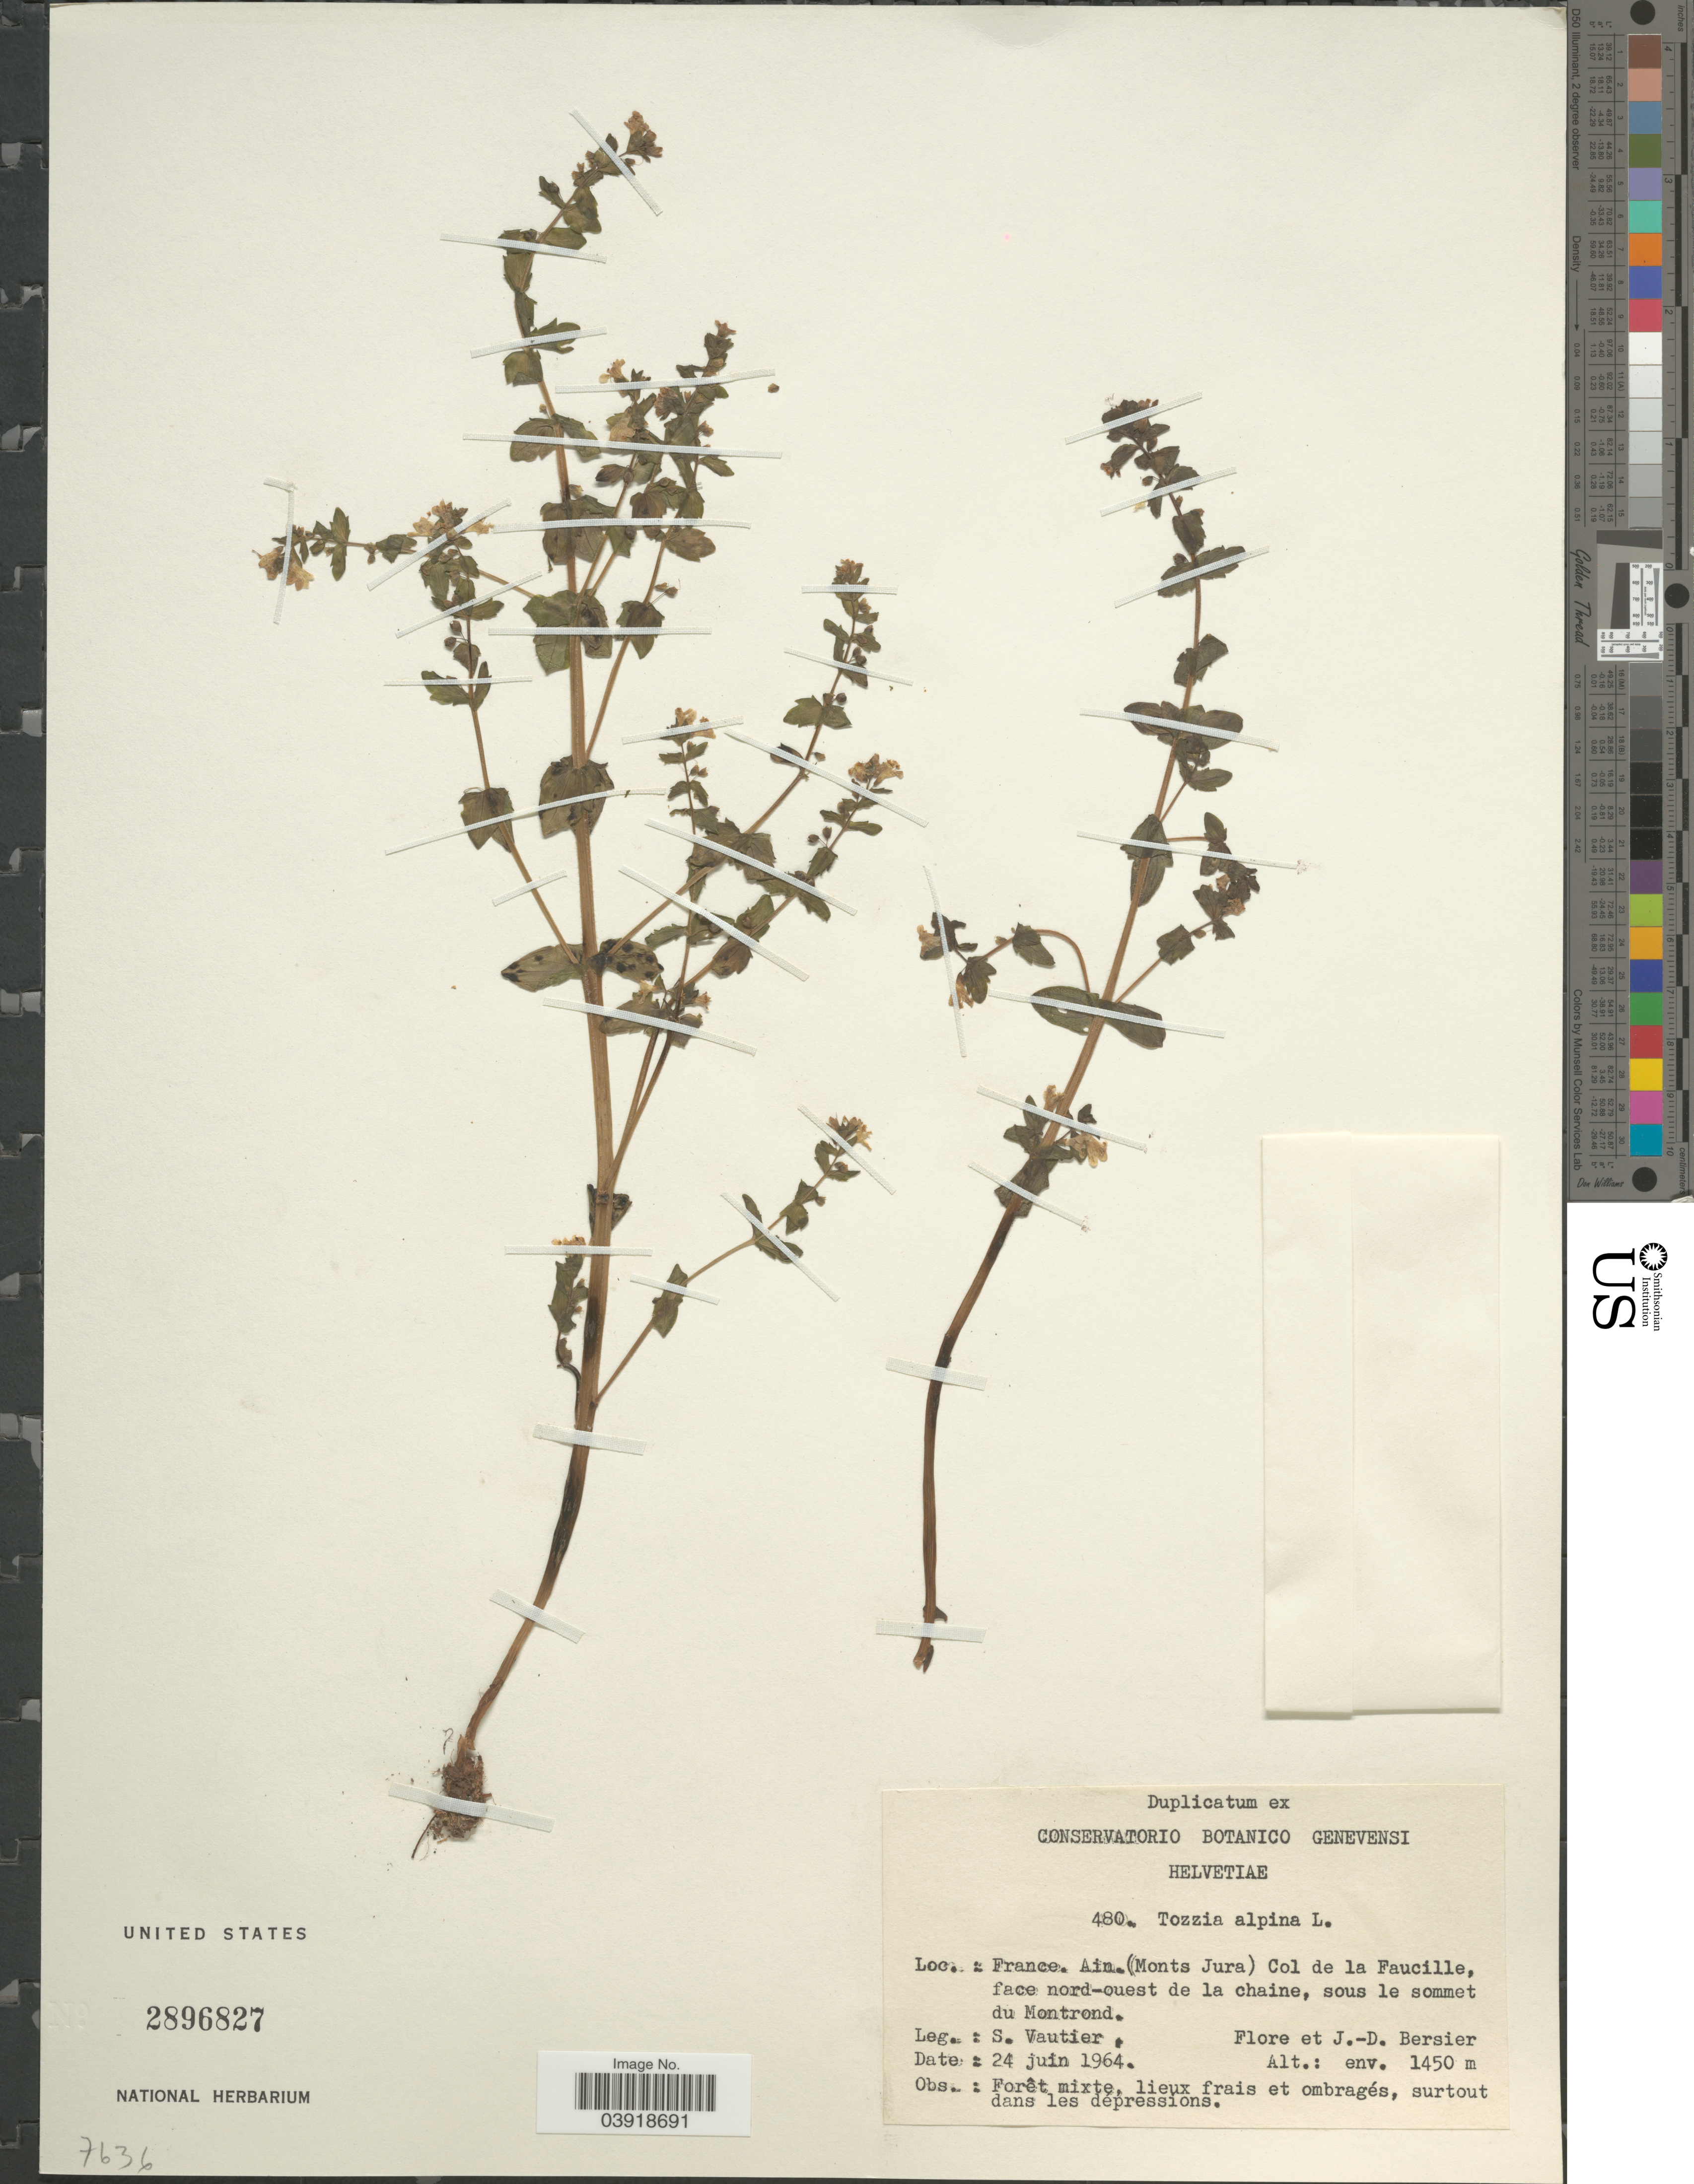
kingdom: Plantae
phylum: Tracheophyta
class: Magnoliopsida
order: Lamiales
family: Orobanchaceae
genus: Tozzia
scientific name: Tozzia alpina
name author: L.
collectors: S. Vautier, F. Bersier & Bersier, J.D.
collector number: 480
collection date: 1964-06-24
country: France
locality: Ain. (Monts Jura) Col de la Faucille, face nord-ouest de la chaine, sous le sommet du Montrond.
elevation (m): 1450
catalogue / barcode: US 2896827